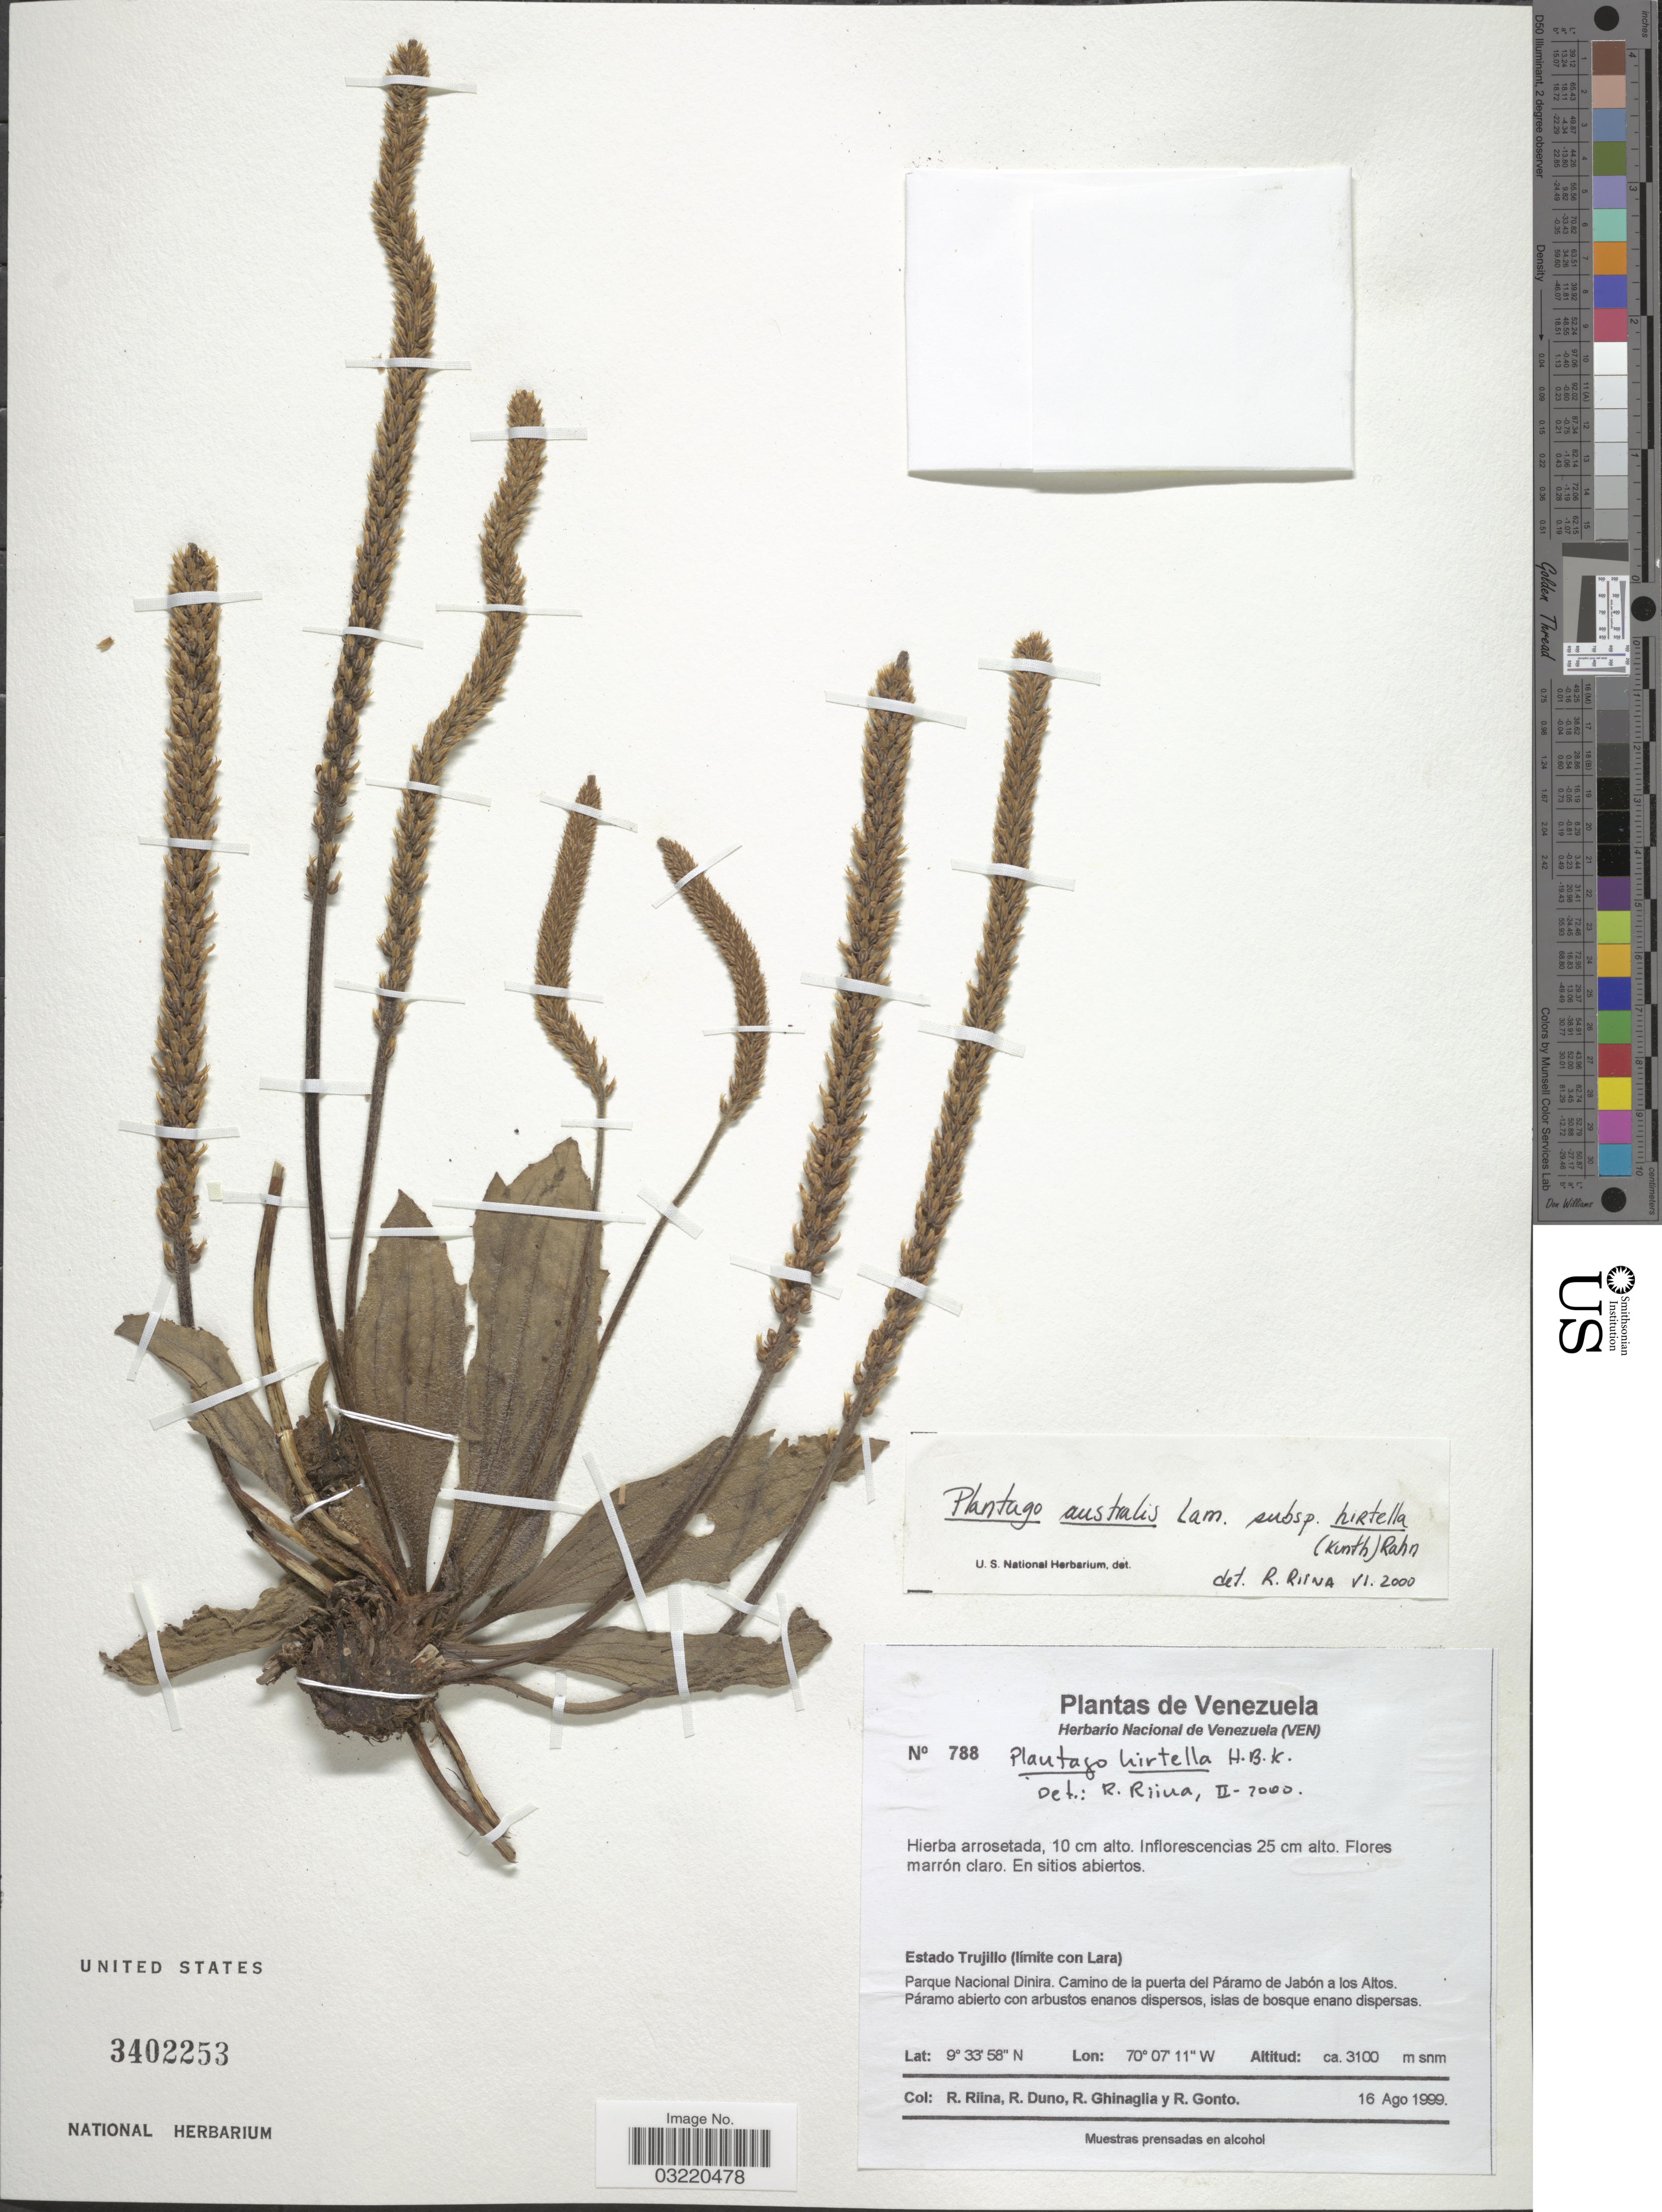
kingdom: Plantae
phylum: Tracheophyta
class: Magnoliopsida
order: Lamiales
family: Plantaginaceae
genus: Plantago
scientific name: Plantago australis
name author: Lam.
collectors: R. Riina, R. Duno, R. Ghinaglia & R. Gonto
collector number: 788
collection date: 1999-08-16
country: Venezuela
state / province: Trujillo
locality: Estado Trujillo (límite con Lara). Parque Nacional Dinira. Camino de la puerta del Páramo de Jabón a los Altos.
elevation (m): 3100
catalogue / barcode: US 3402253